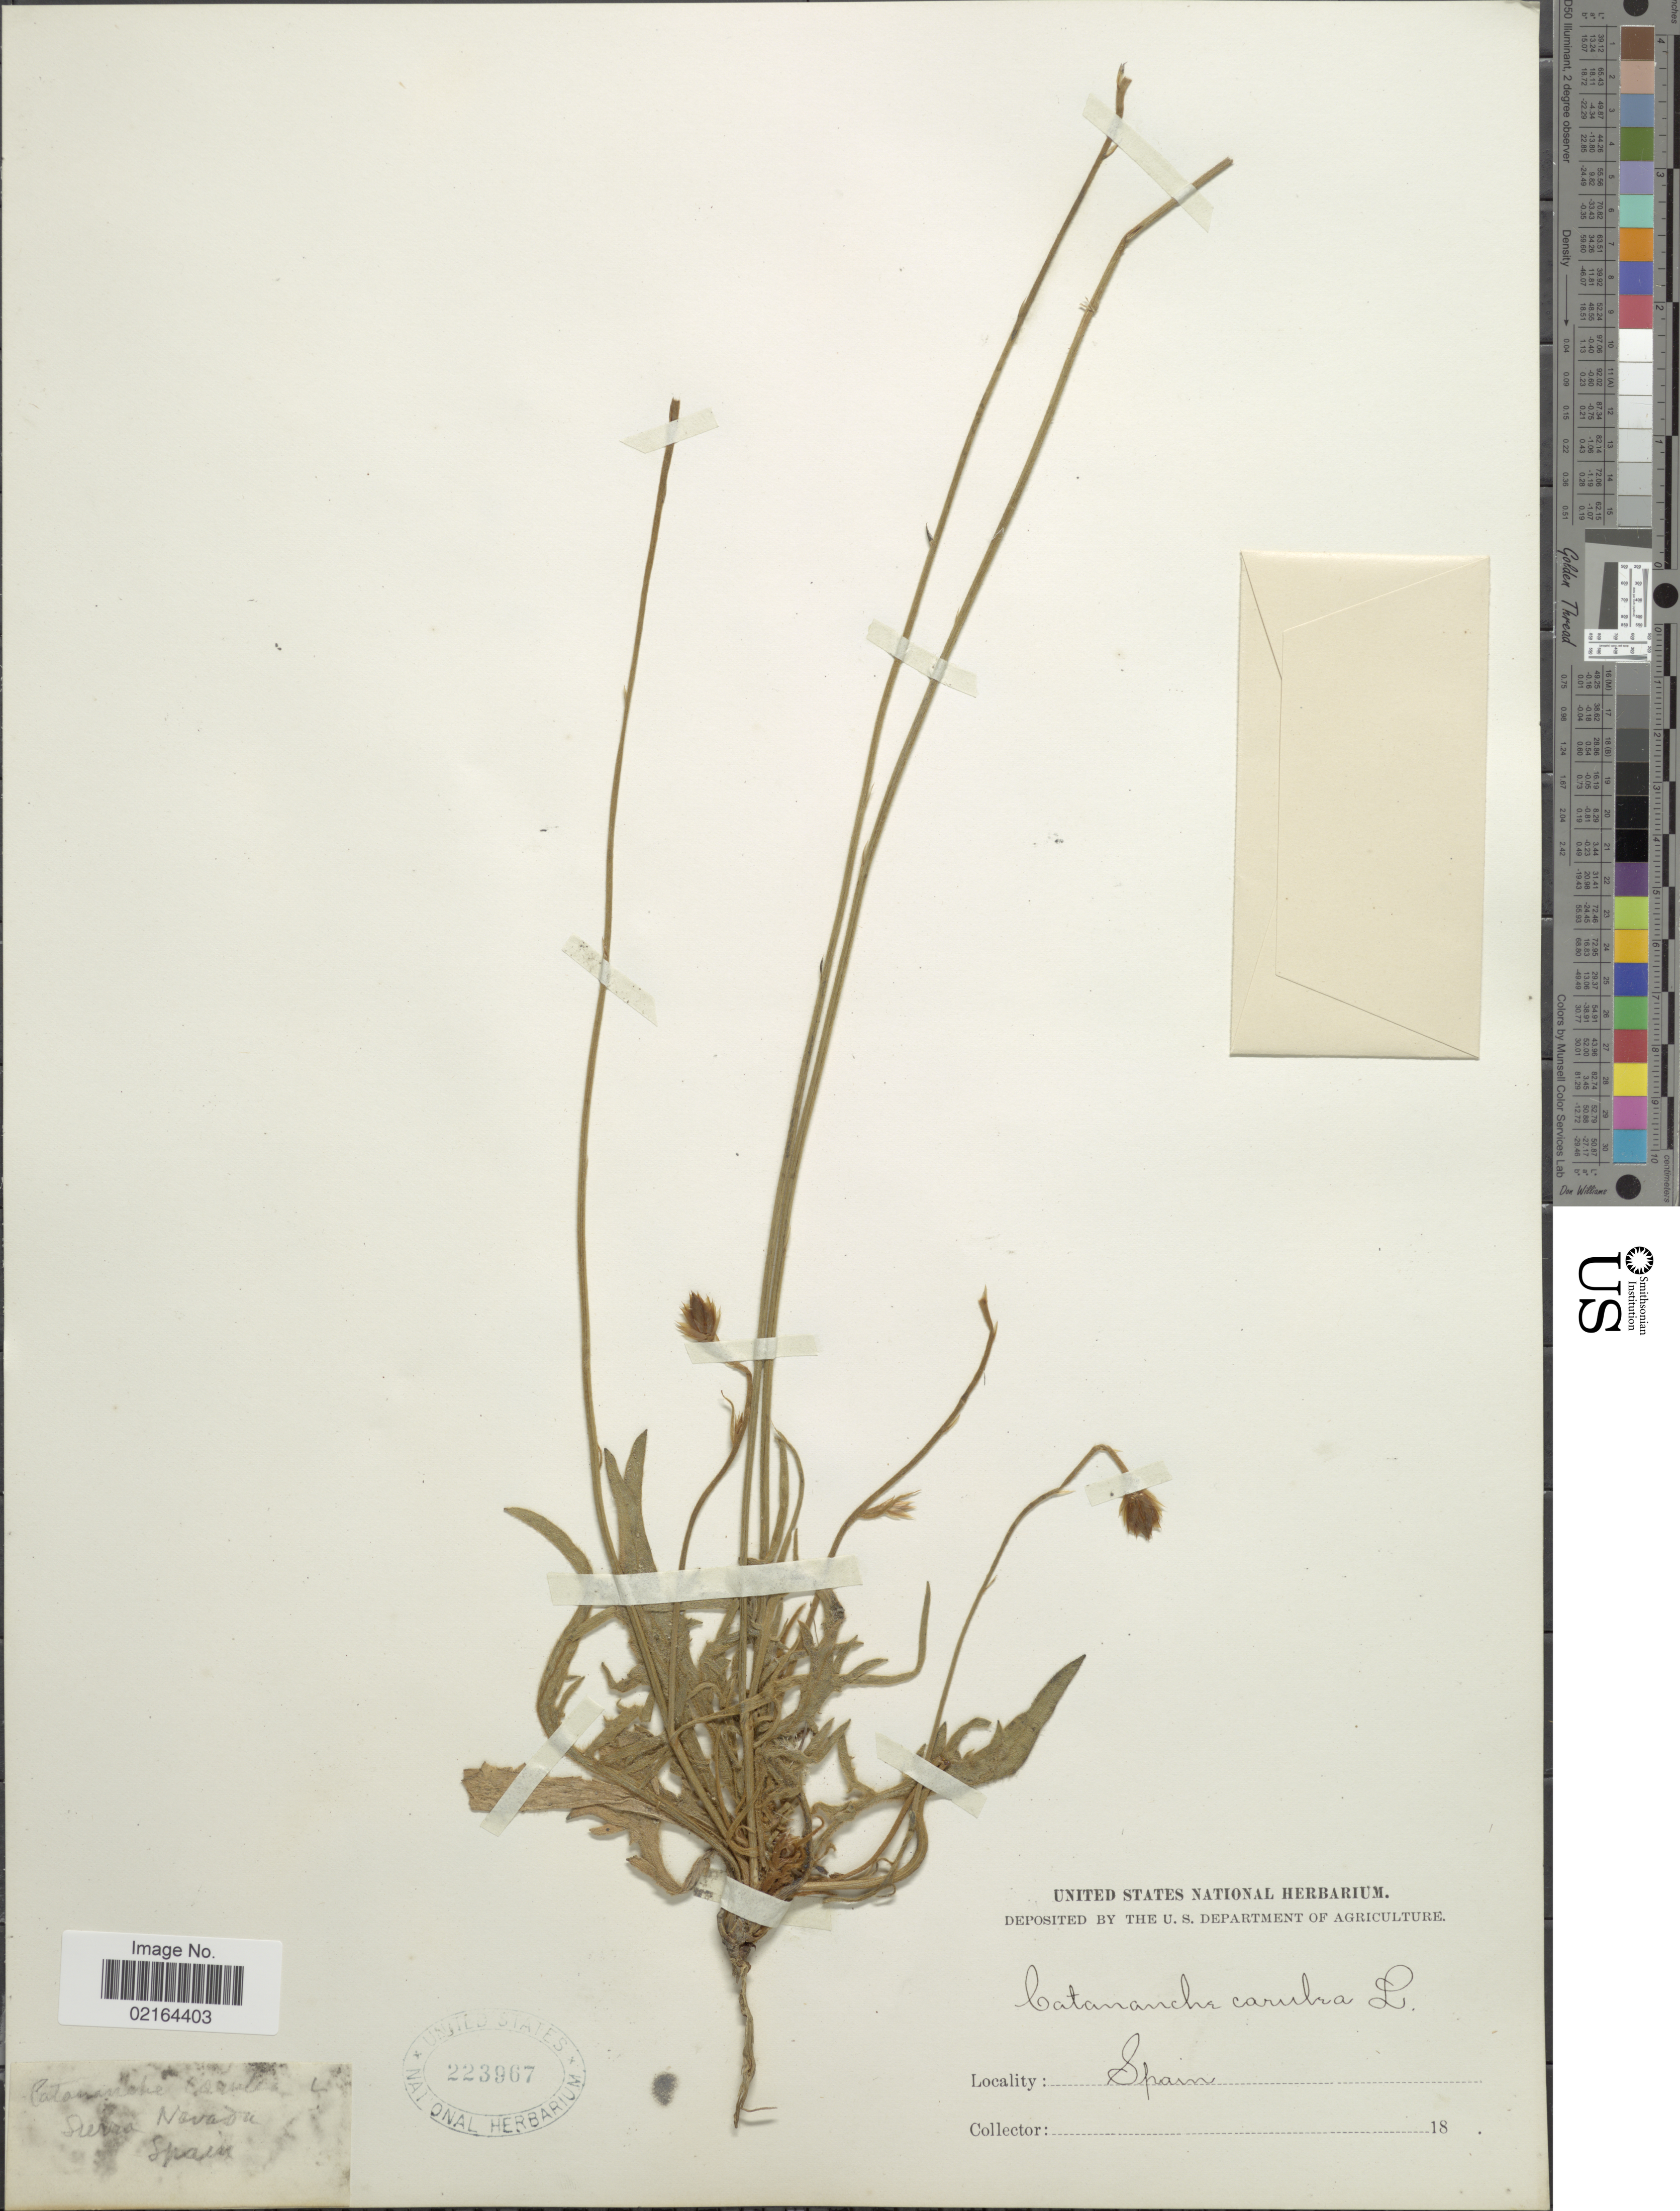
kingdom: Plantae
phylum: Tracheophyta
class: Magnoliopsida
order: Asterales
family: Asteraceae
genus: Catananche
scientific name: Catananche caerulea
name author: L.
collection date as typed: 18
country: Spain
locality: Sierra Nevada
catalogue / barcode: US 223967